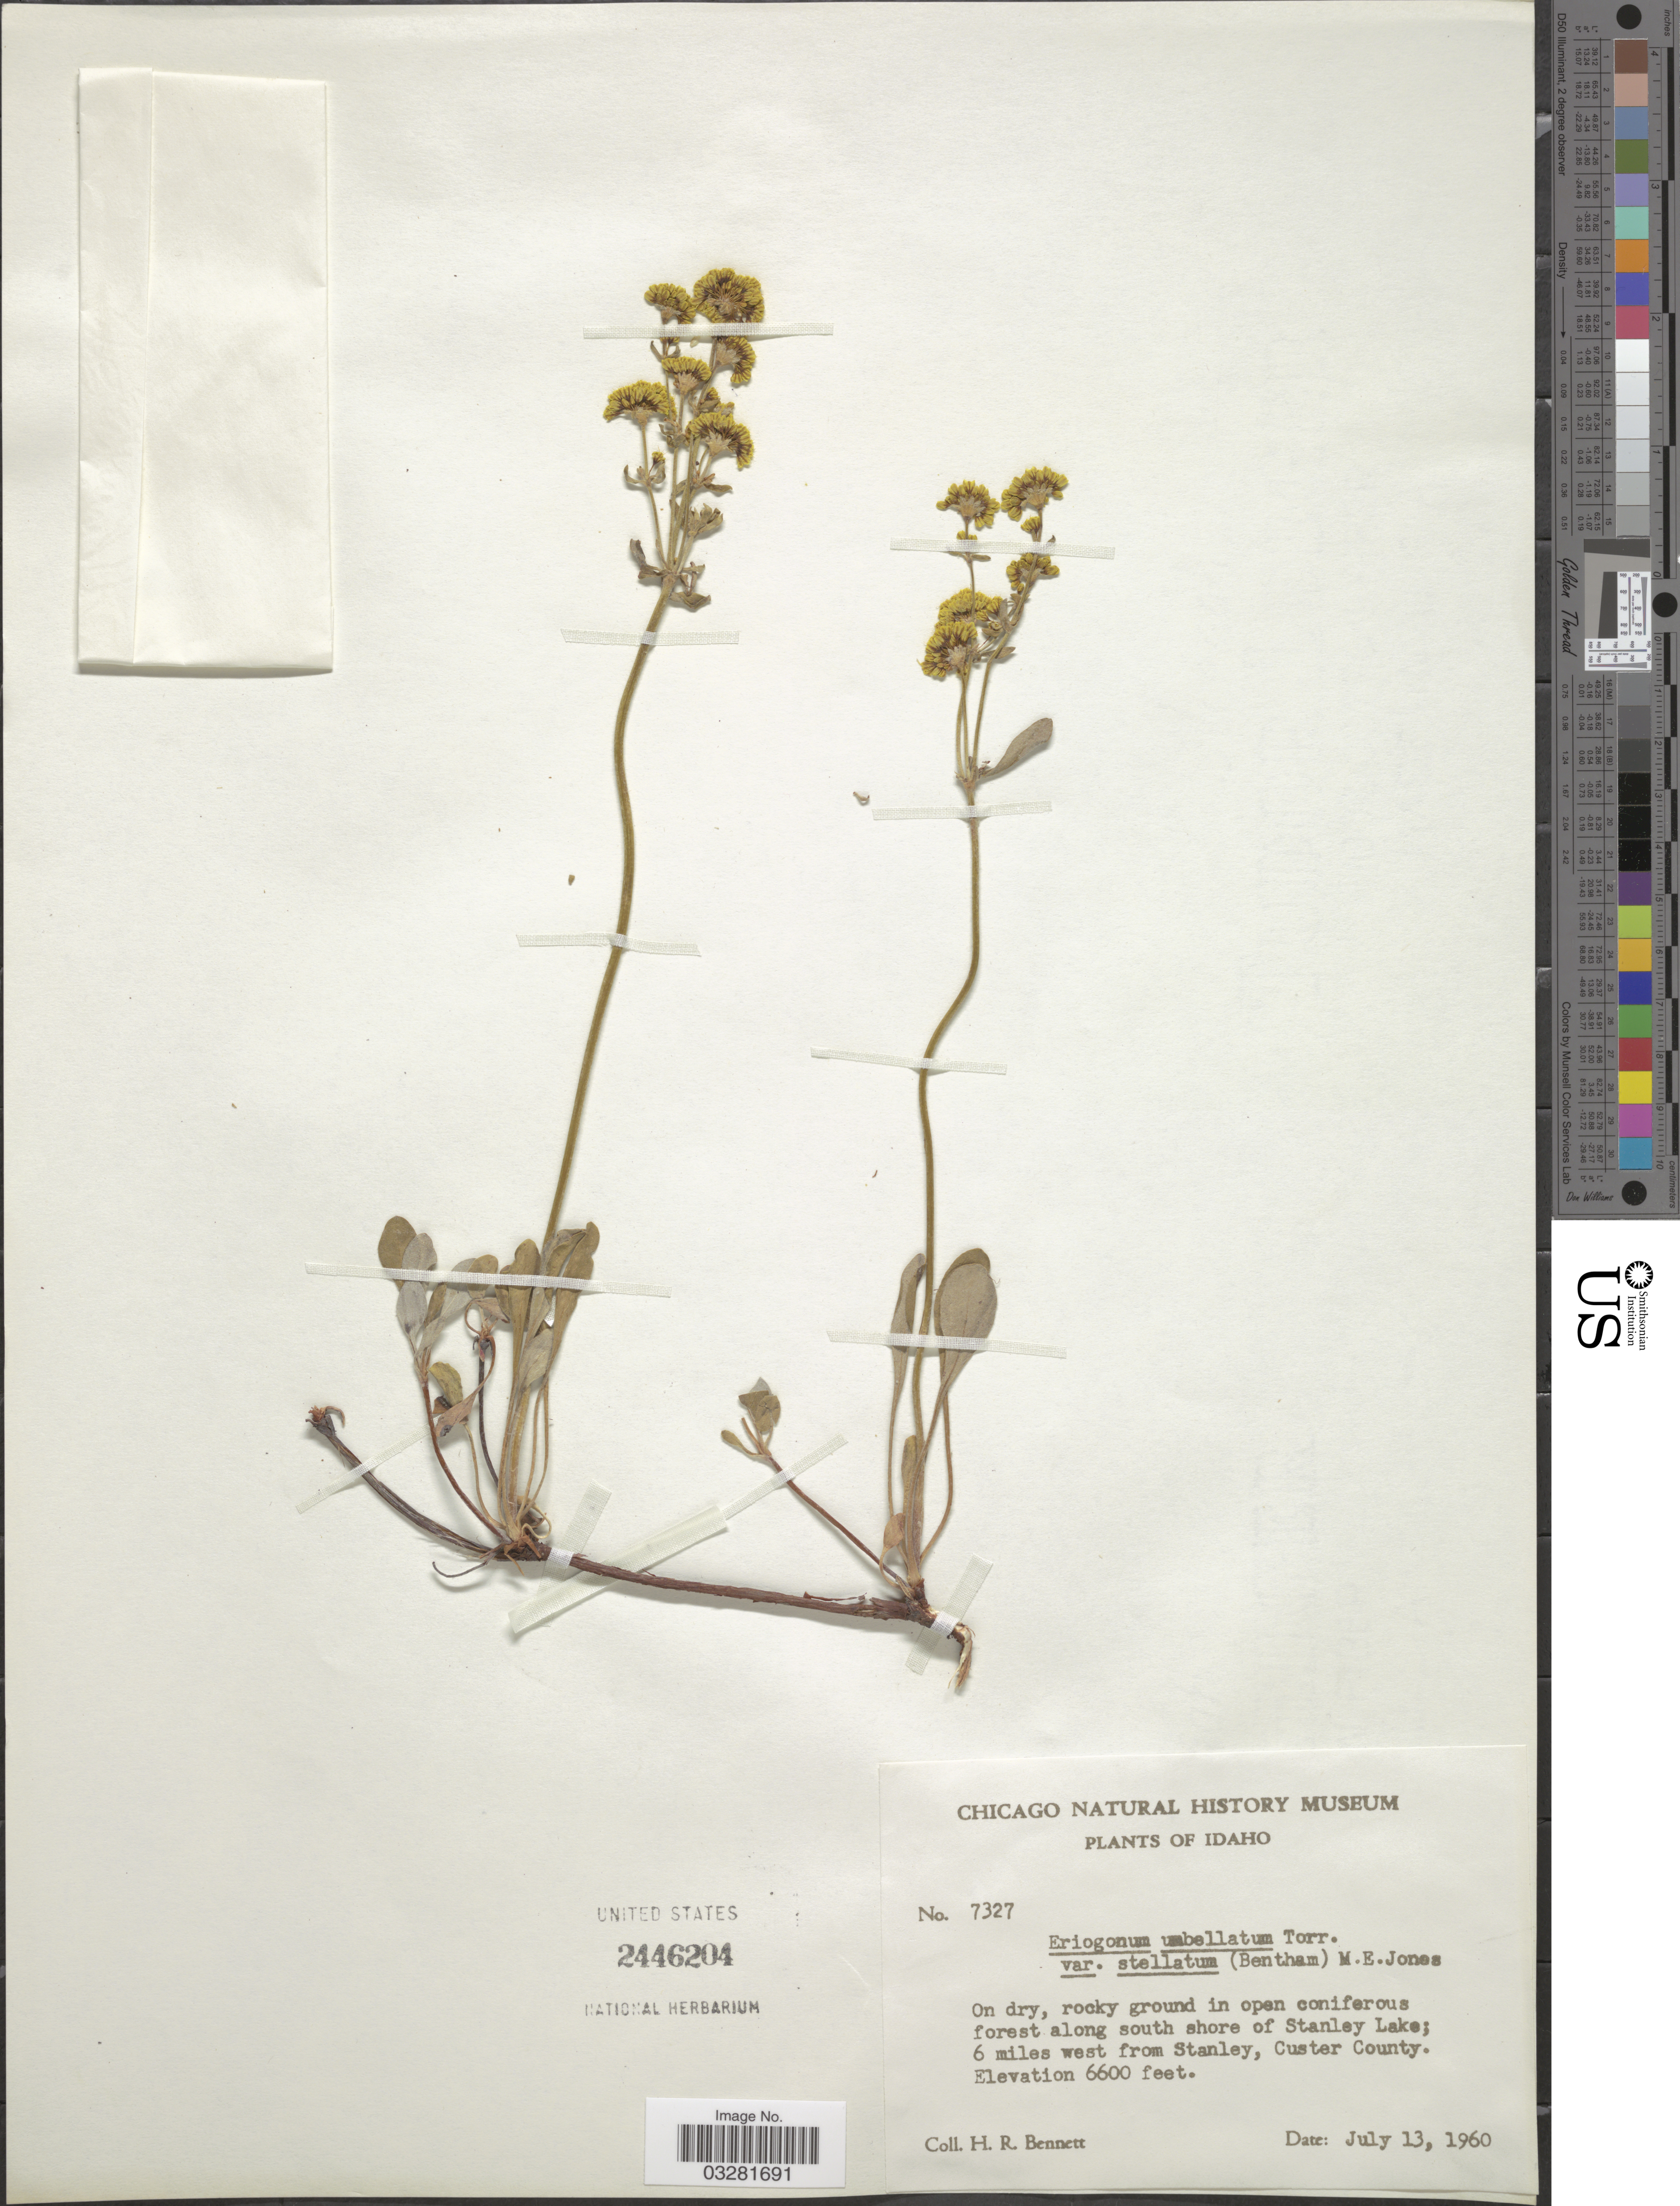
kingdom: Plantae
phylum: Tracheophyta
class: Magnoliopsida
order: Caryophyllales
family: Polygonaceae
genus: Eriogonum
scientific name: Eriogonum umbellatum var. stellatum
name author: (Benth.) M.E. Jones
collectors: H. R. Bennett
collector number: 7327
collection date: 1960-07-13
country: United States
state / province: Idaho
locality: Along south shore of Stanley Lake; 6 miles west from Stanley, Custer County.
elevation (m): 2012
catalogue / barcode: US 2446204